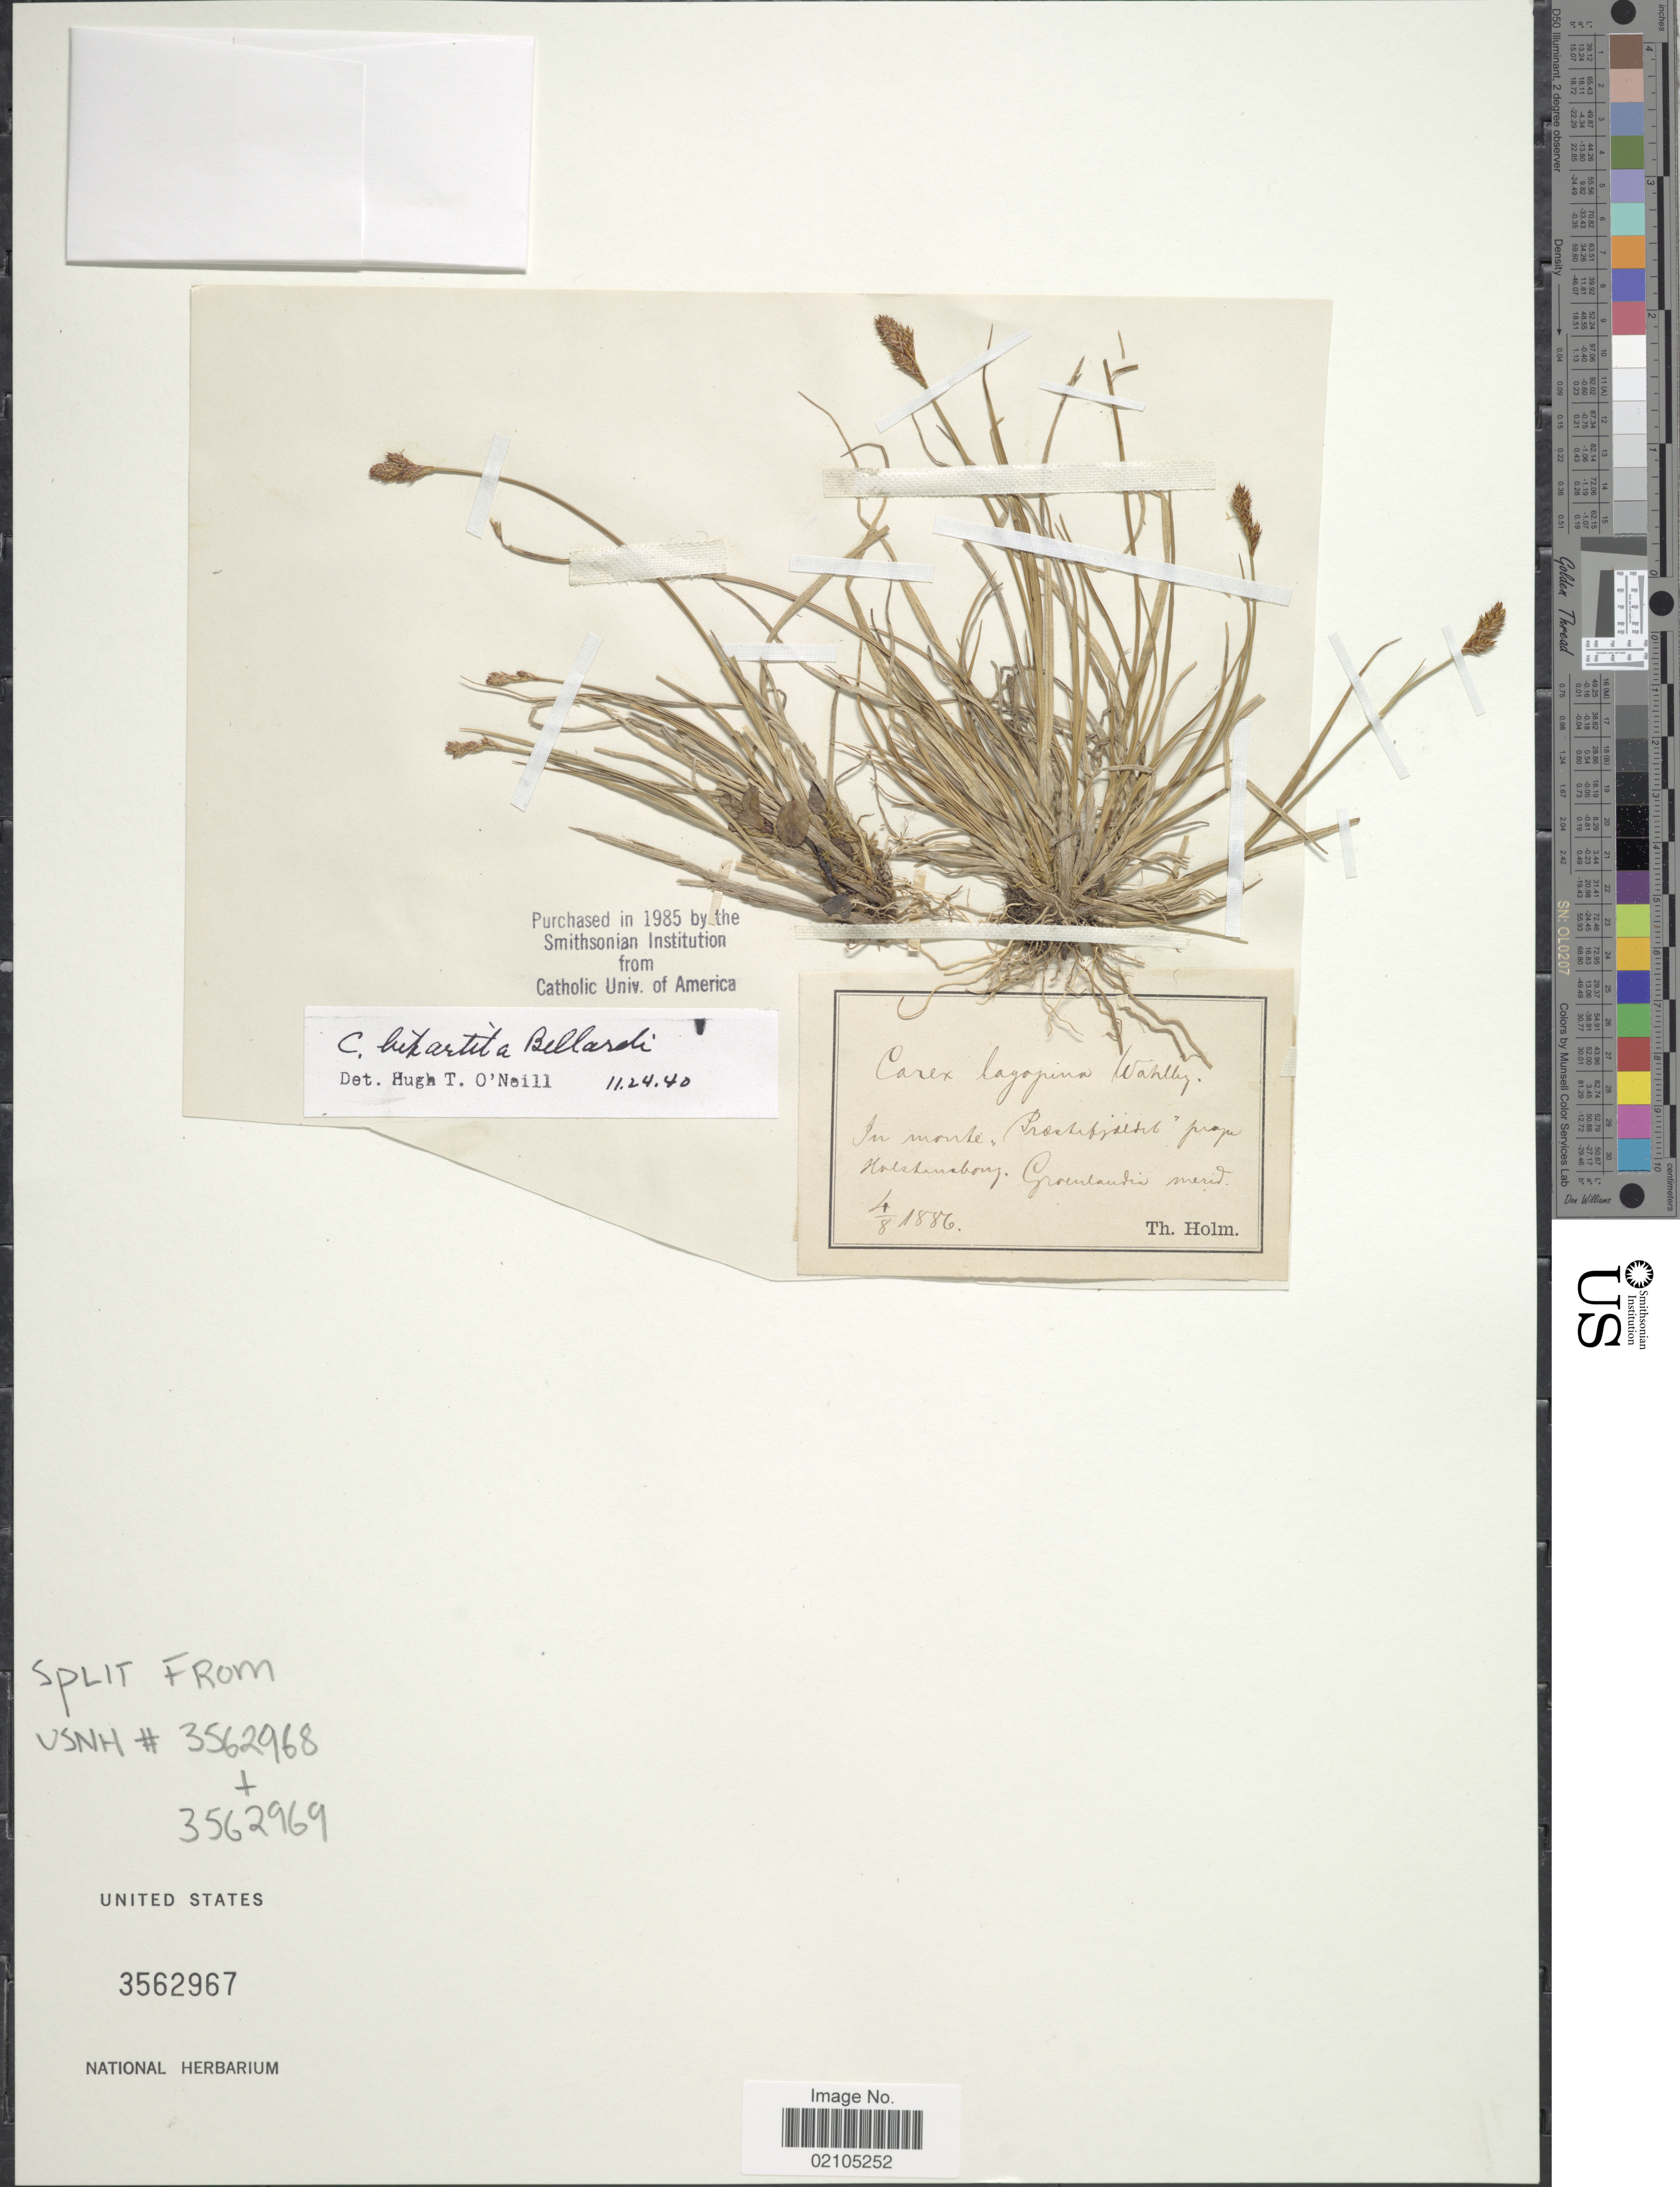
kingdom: Plantae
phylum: Tracheophyta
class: Liliopsida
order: Poales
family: Cyperaceae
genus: Carex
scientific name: Carex lachenalii subsp. lachenalii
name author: Schkuhr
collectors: T. Holm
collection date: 1886-08-04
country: Greenland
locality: In monte, Præstefjæld prope Holstensborg, Groenlandia merid.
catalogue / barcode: US 3562967